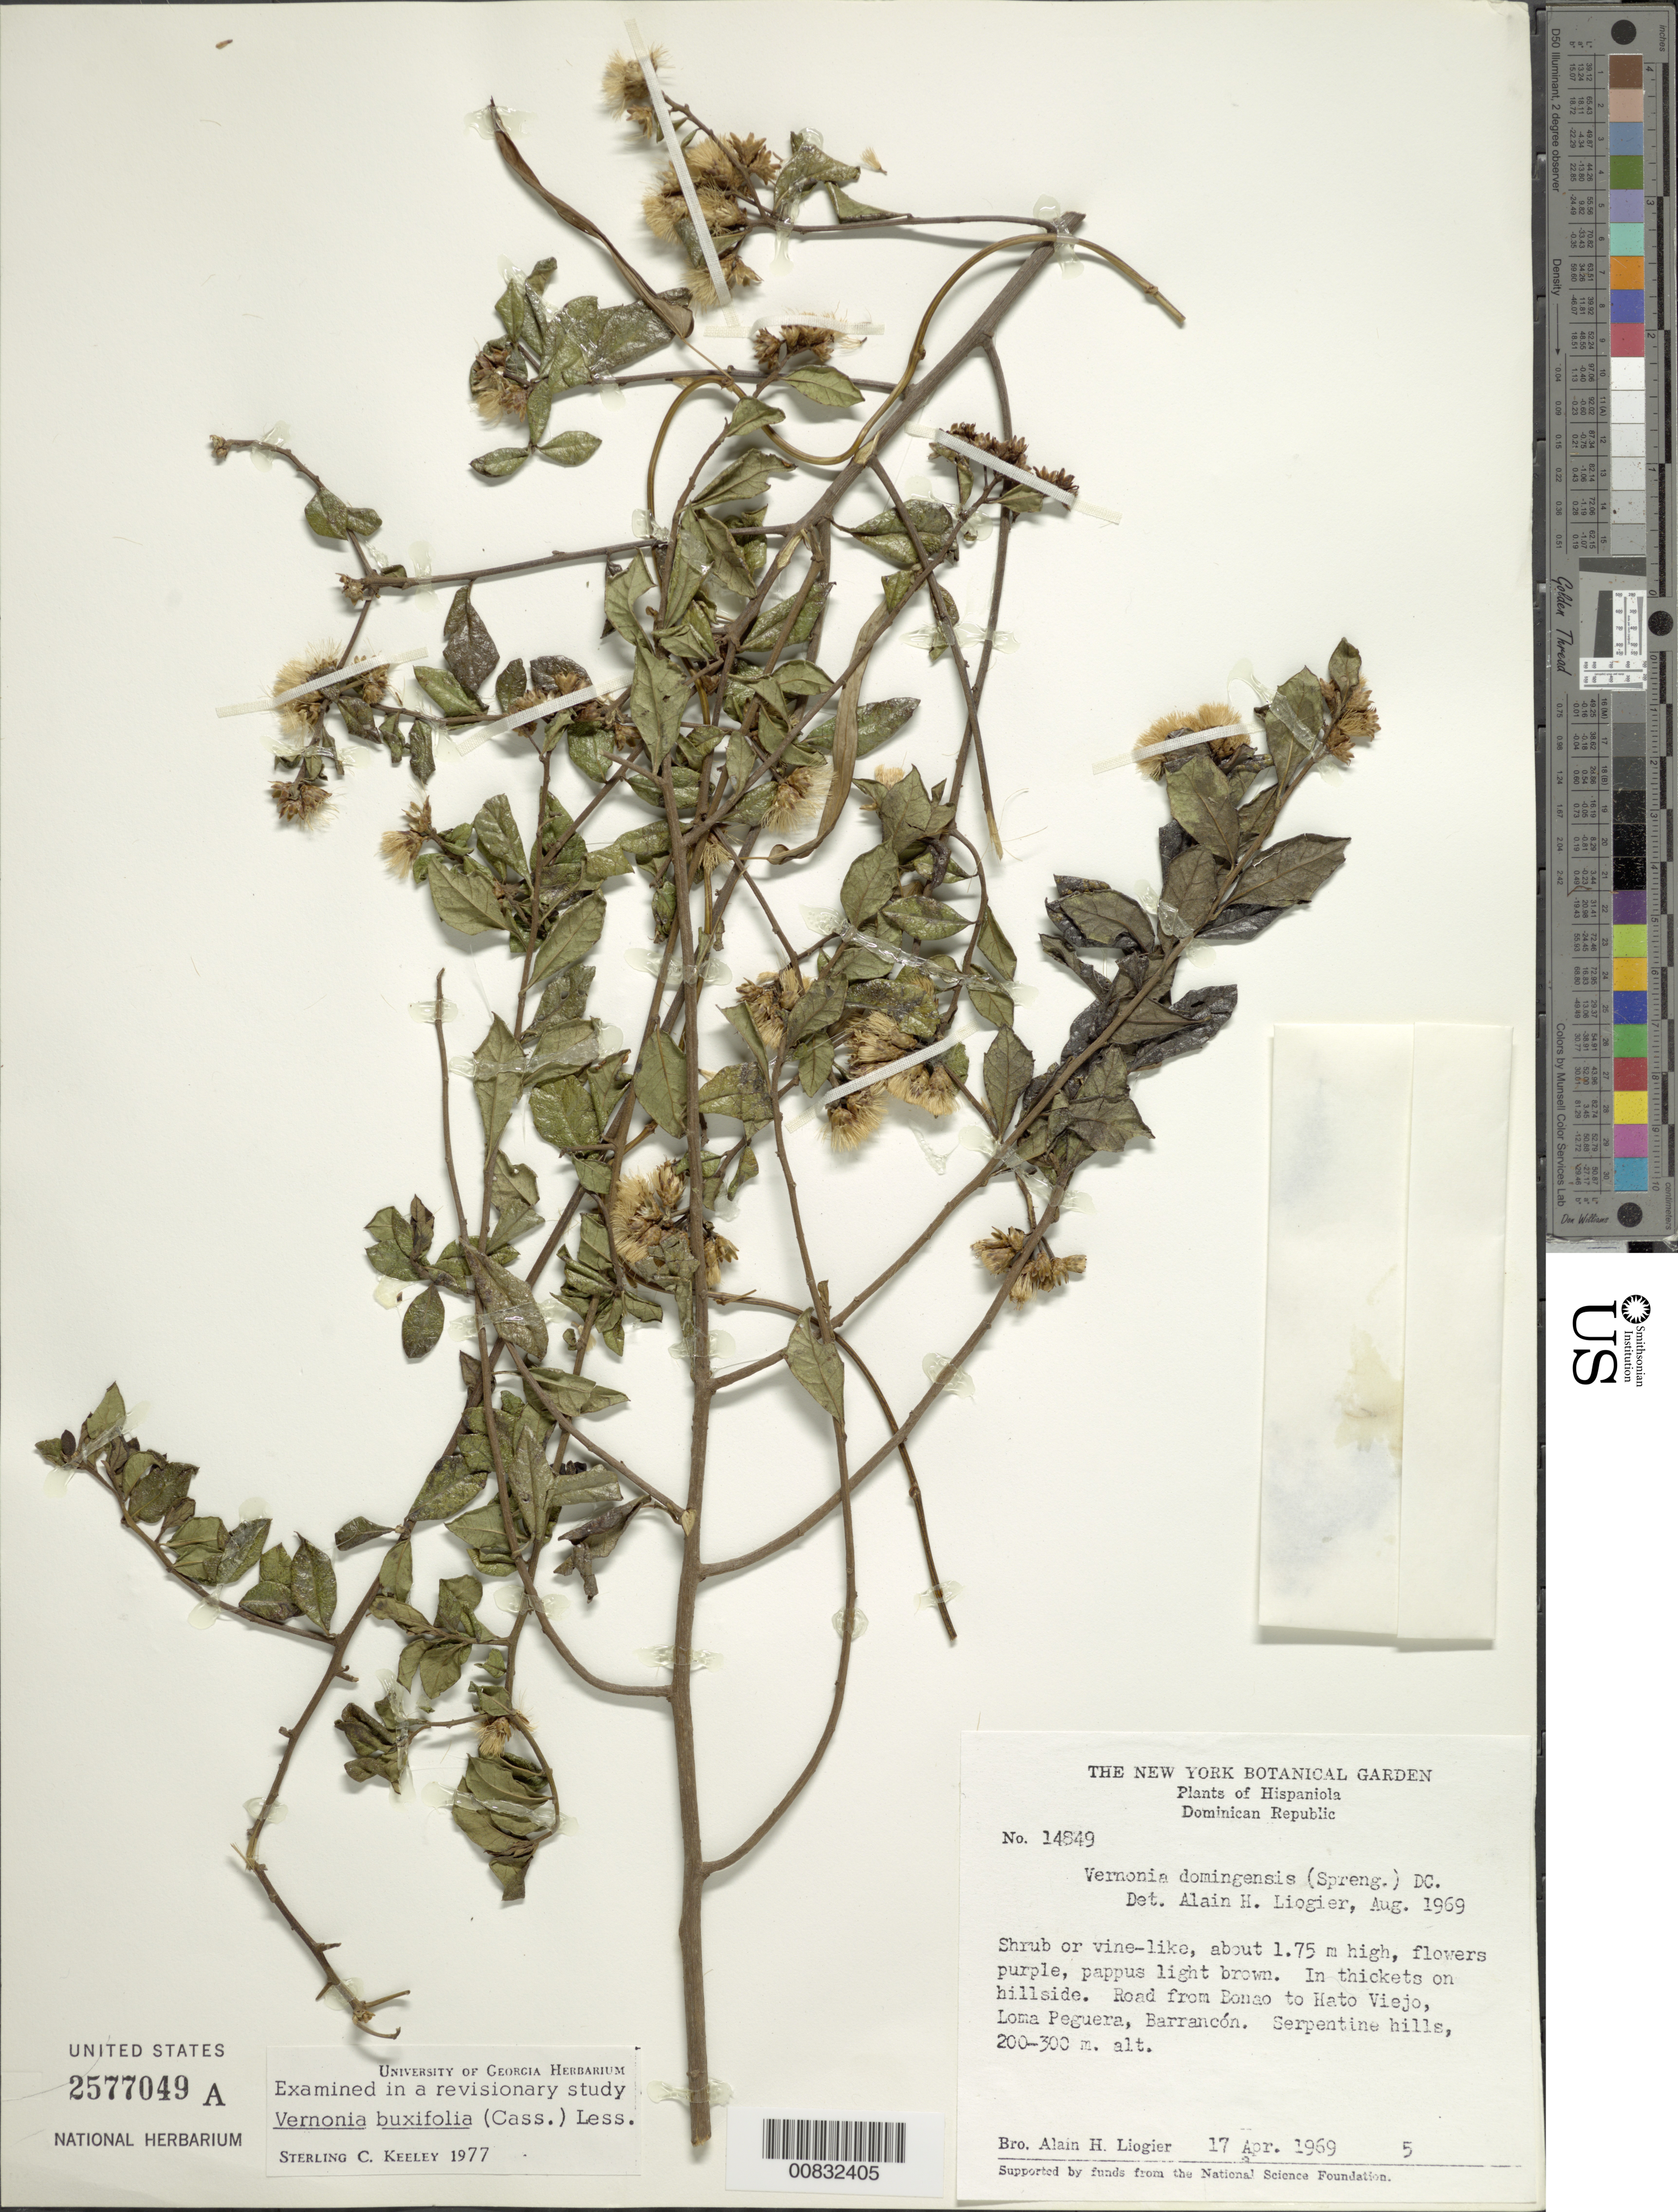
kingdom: Plantae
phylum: Tracheophyta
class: Magnoliopsida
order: Asterales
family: Asteraceae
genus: Vernonanthura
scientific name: Vernonanthura buxifolia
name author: (Less.) H. Rob.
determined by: Keeley, S. C.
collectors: A. H. Liogier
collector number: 14849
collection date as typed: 17 Apr 1969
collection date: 1969-04-17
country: Dominican Republic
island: Hispaniola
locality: Road from Bonao to Hato Viejo, Loma Peguera, Barrancón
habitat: In thickets on serpentine hillside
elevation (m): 200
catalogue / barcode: US 2577049